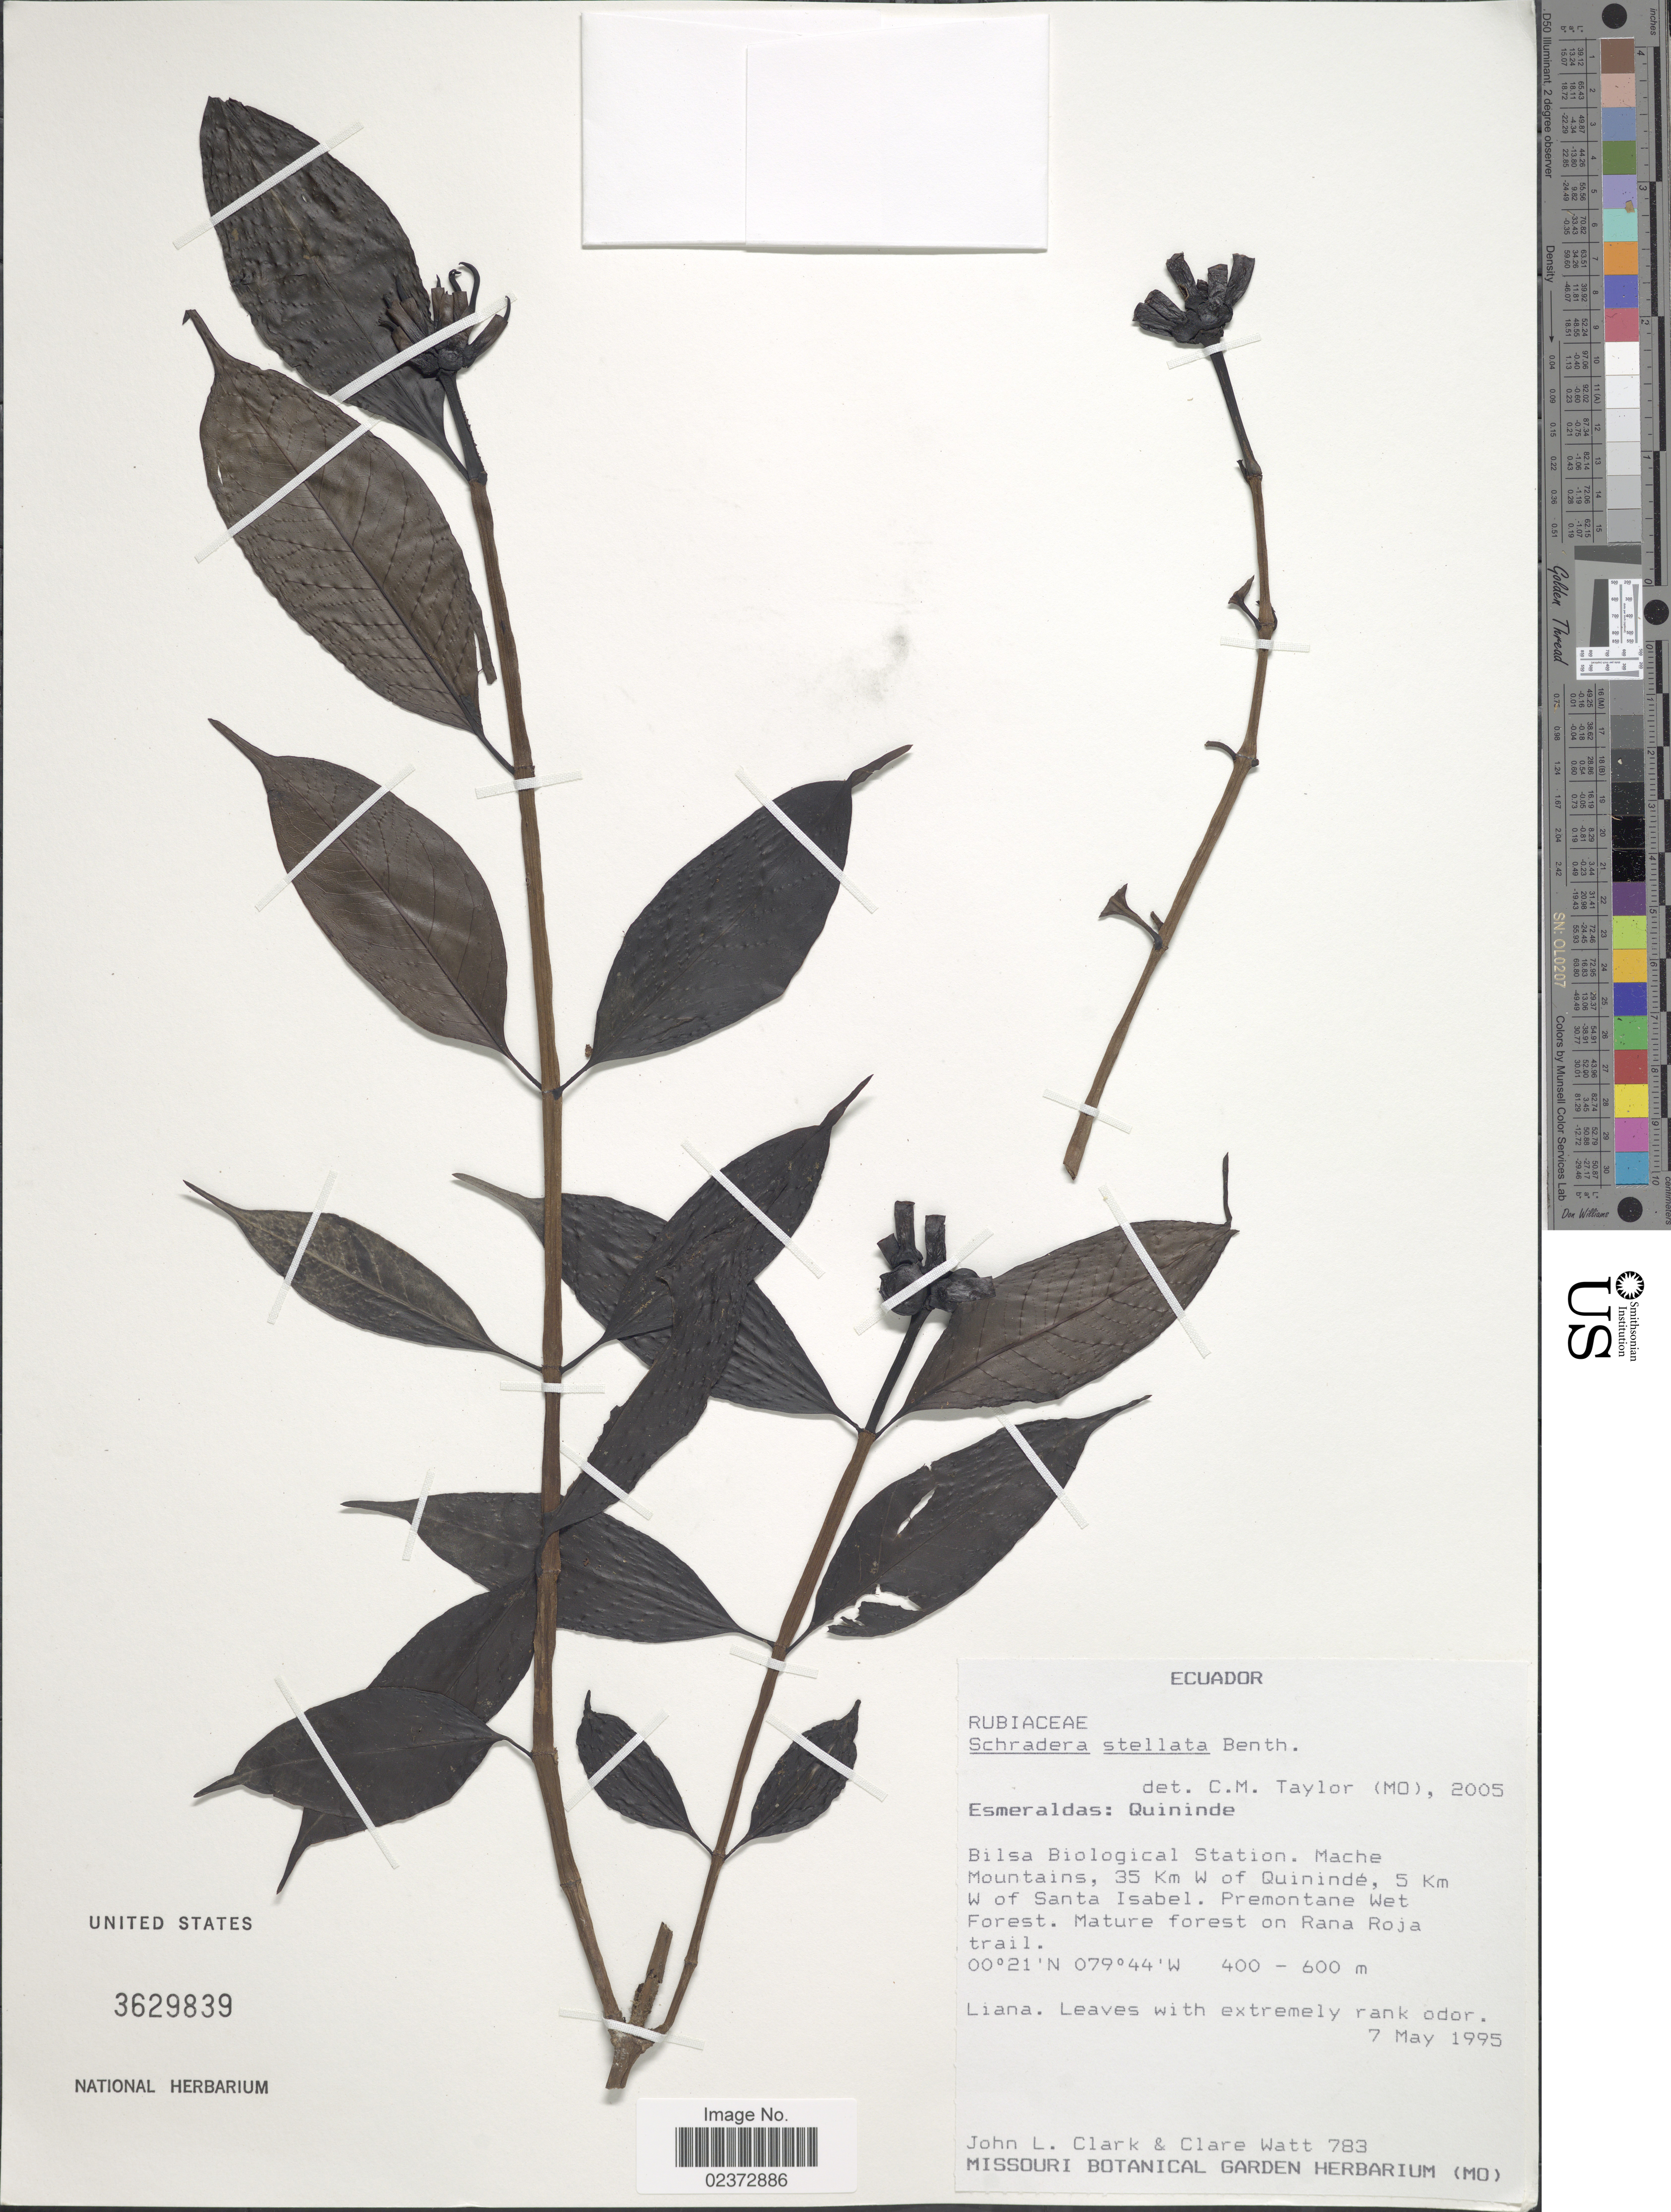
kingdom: Plantae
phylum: Tracheophyta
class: Magnoliopsida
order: Gentianales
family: Rubiaceae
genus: Schradera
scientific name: Schradera suaveolens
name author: (H. Karst.) Steyerm.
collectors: J. L. Clark & C. Watt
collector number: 783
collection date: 1995-05-07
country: Ecuador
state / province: Esmeraldas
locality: Quininde, Bilsa Biological Station. Mache Mountains, 35 Km W of Uinindé, 5 Km W of Santa Isabel. Premontane Wet Forest. Mature forest on Rana Roja trail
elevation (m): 400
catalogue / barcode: US 3629839